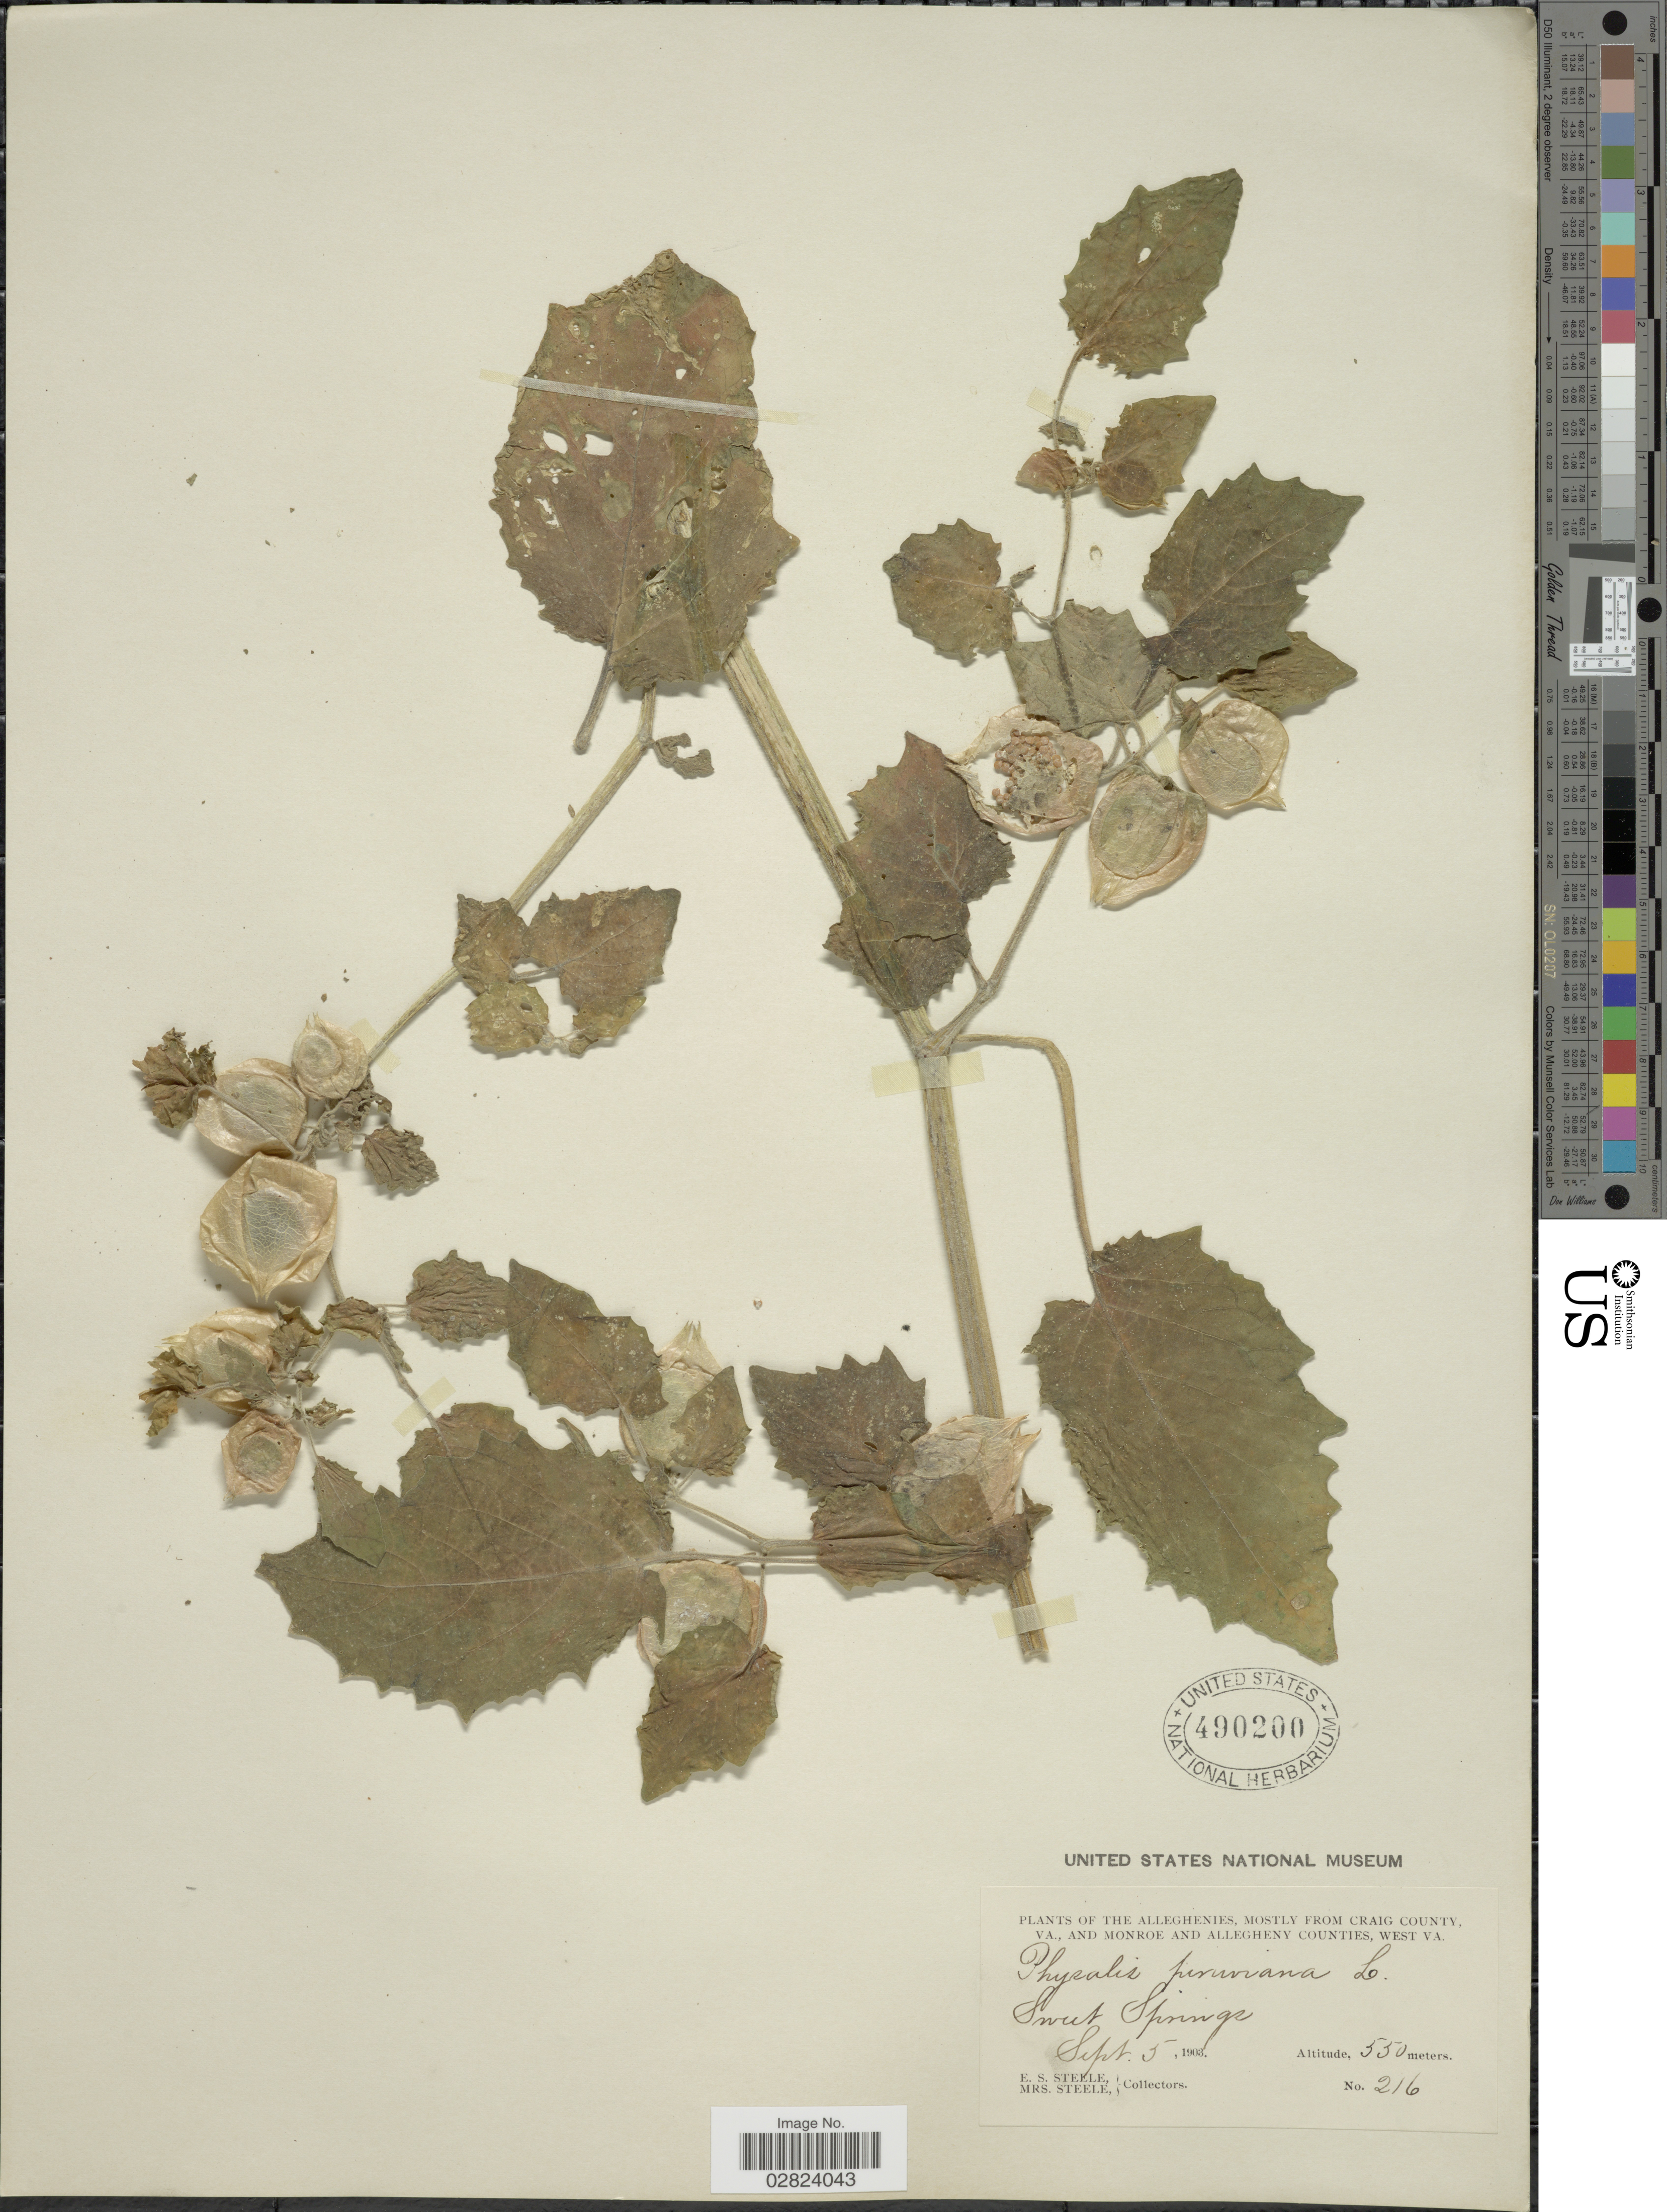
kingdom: Plantae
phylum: Tracheophyta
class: Magnoliopsida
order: Solanales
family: Solanaceae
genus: Physalis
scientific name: Physalis peruviana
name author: L.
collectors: E. Steele & Mrs. E. S. Steele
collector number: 216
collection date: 1903-09-05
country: United States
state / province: Virginia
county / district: Craig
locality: The Alleghenies, mostly from Craig County, Va., and Monroe and Allegheny Counties, West Va. Sweet Springs.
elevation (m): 550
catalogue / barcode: US 490200